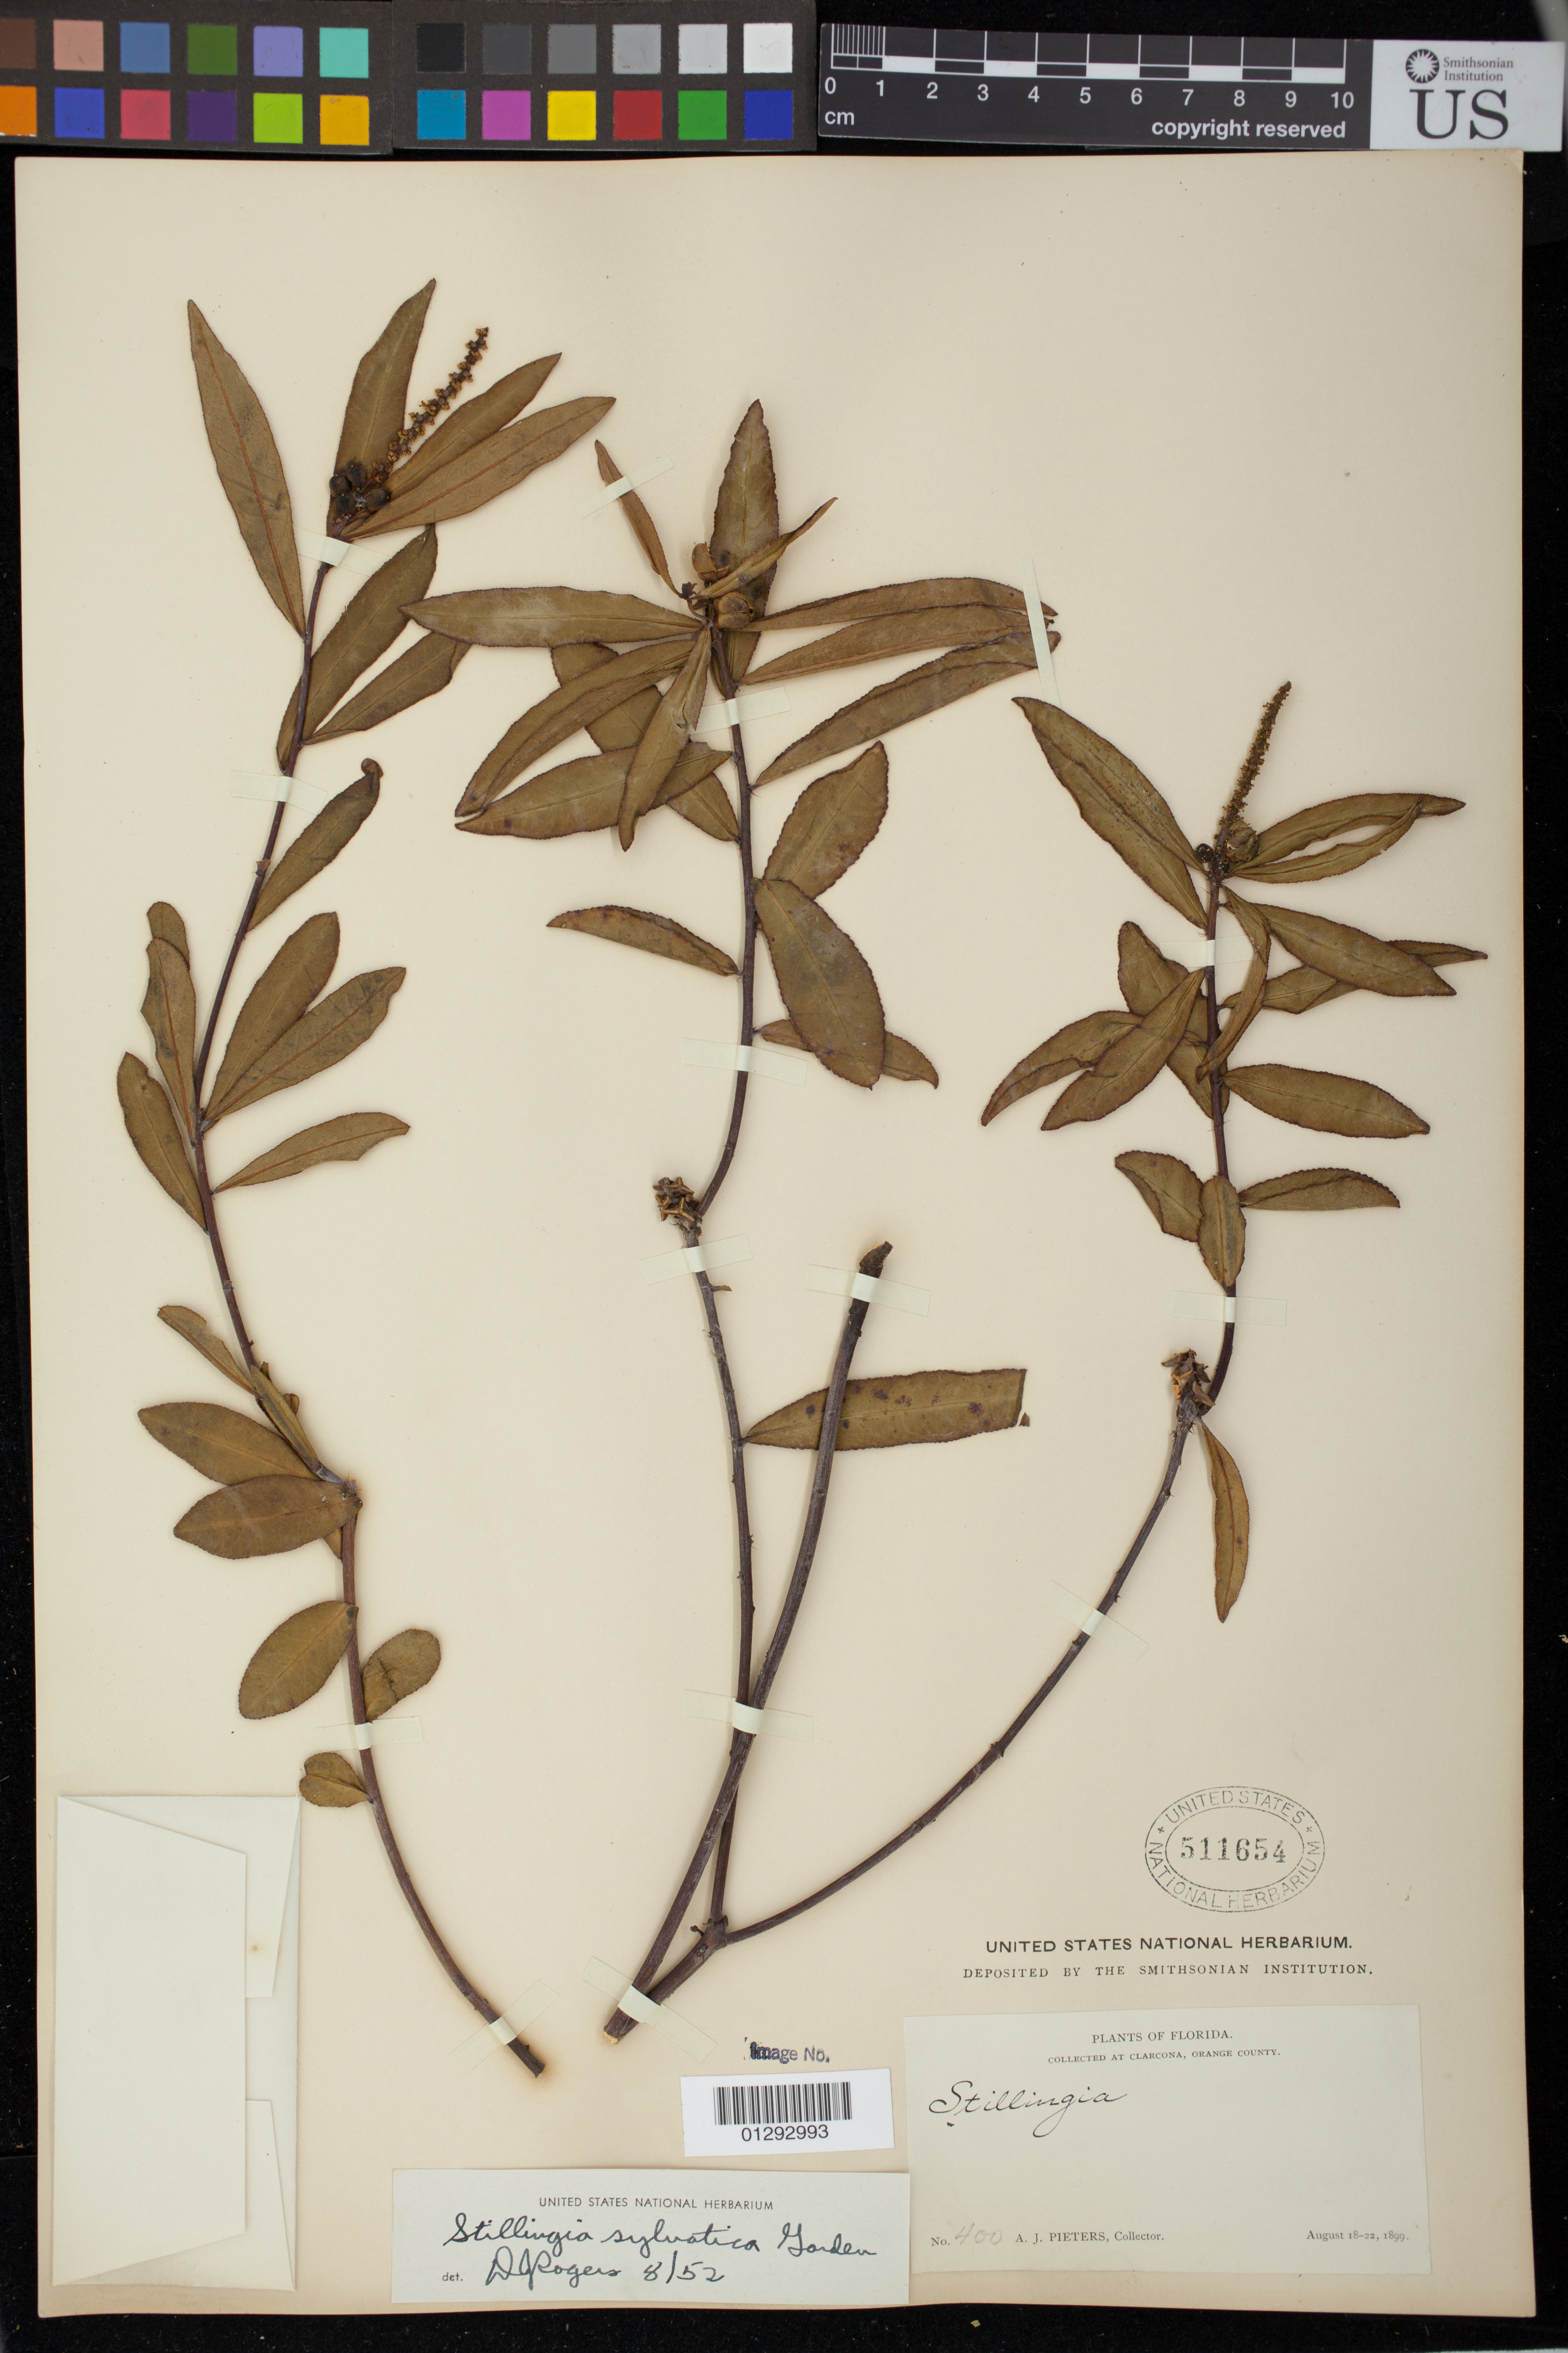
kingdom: Plantae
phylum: Tracheophyta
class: Magnoliopsida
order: Malpighiales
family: Euphorbiaceae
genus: Stillingia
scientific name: Stillingia sylvatica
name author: L.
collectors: A. Pieters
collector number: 400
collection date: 1899-08-18/1899-08-22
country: United States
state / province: Florida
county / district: Orange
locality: Clarcona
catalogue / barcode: US 511654